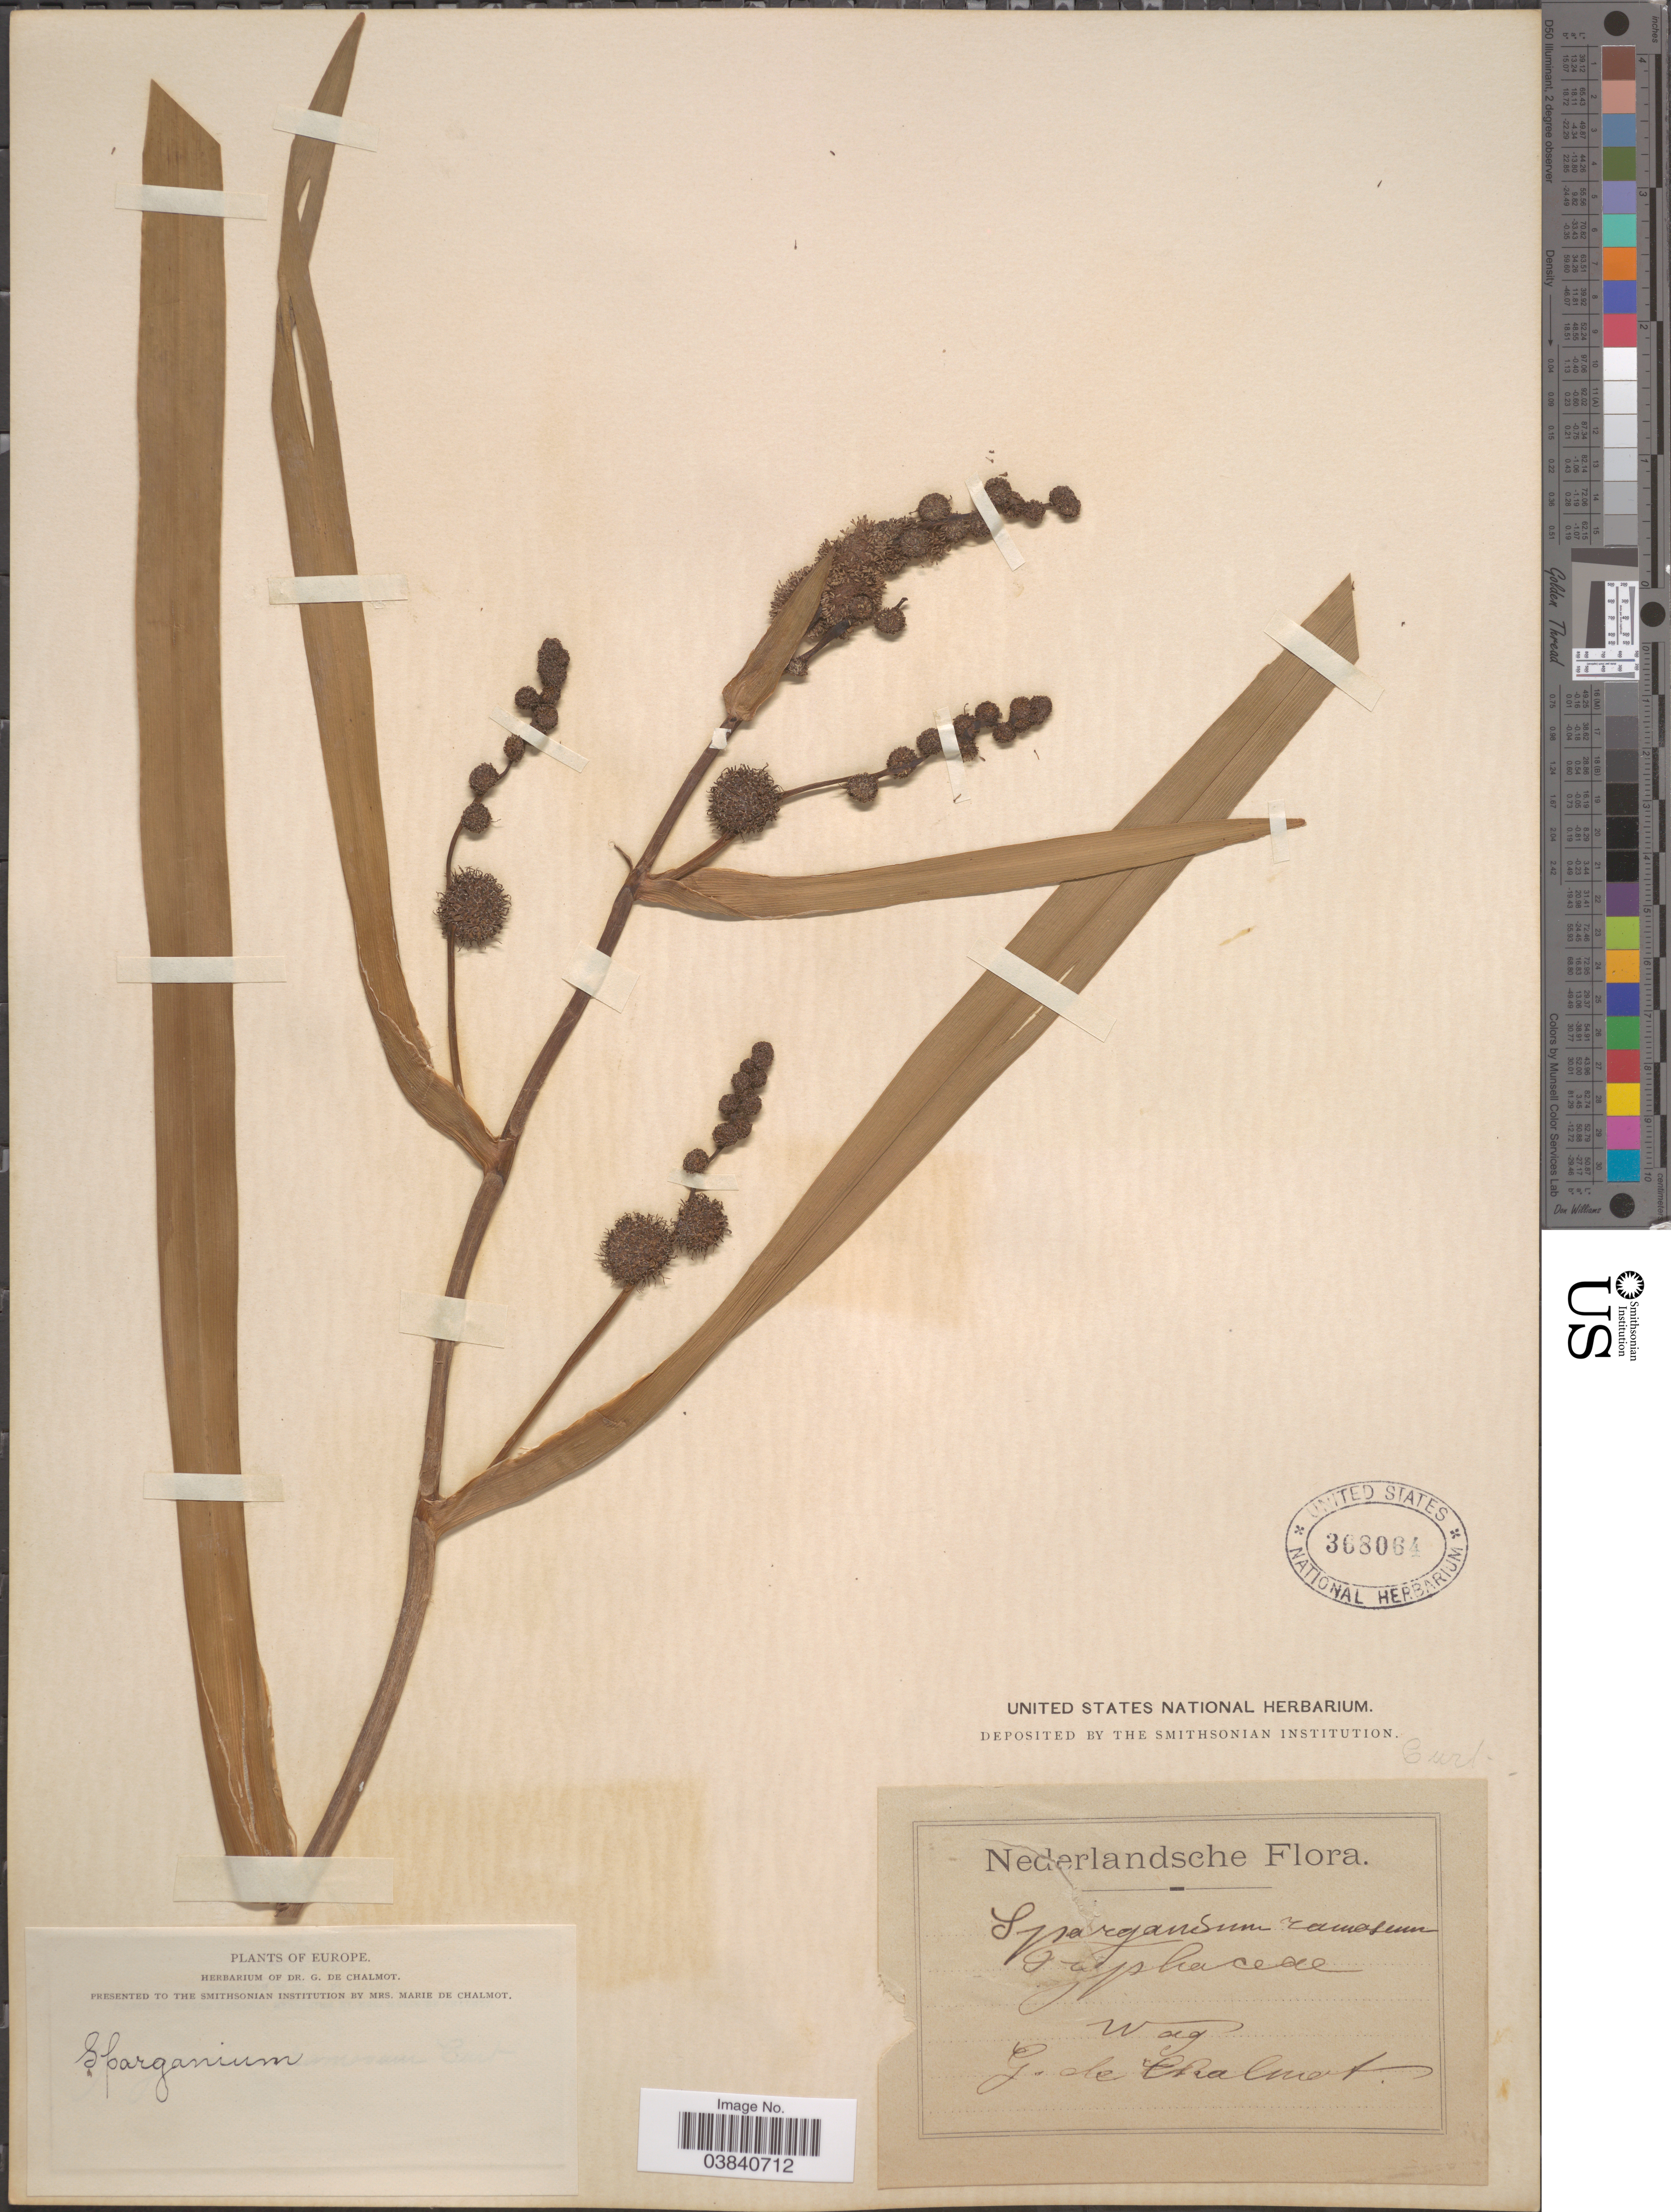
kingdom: Plantae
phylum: Tracheophyta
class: Liliopsida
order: Poales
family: Typhaceae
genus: Sparganium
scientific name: Sparganium ramosum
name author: Huds.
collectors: G. de Chalmot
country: Netherlands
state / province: Gelderland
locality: Wag.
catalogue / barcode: US 368064